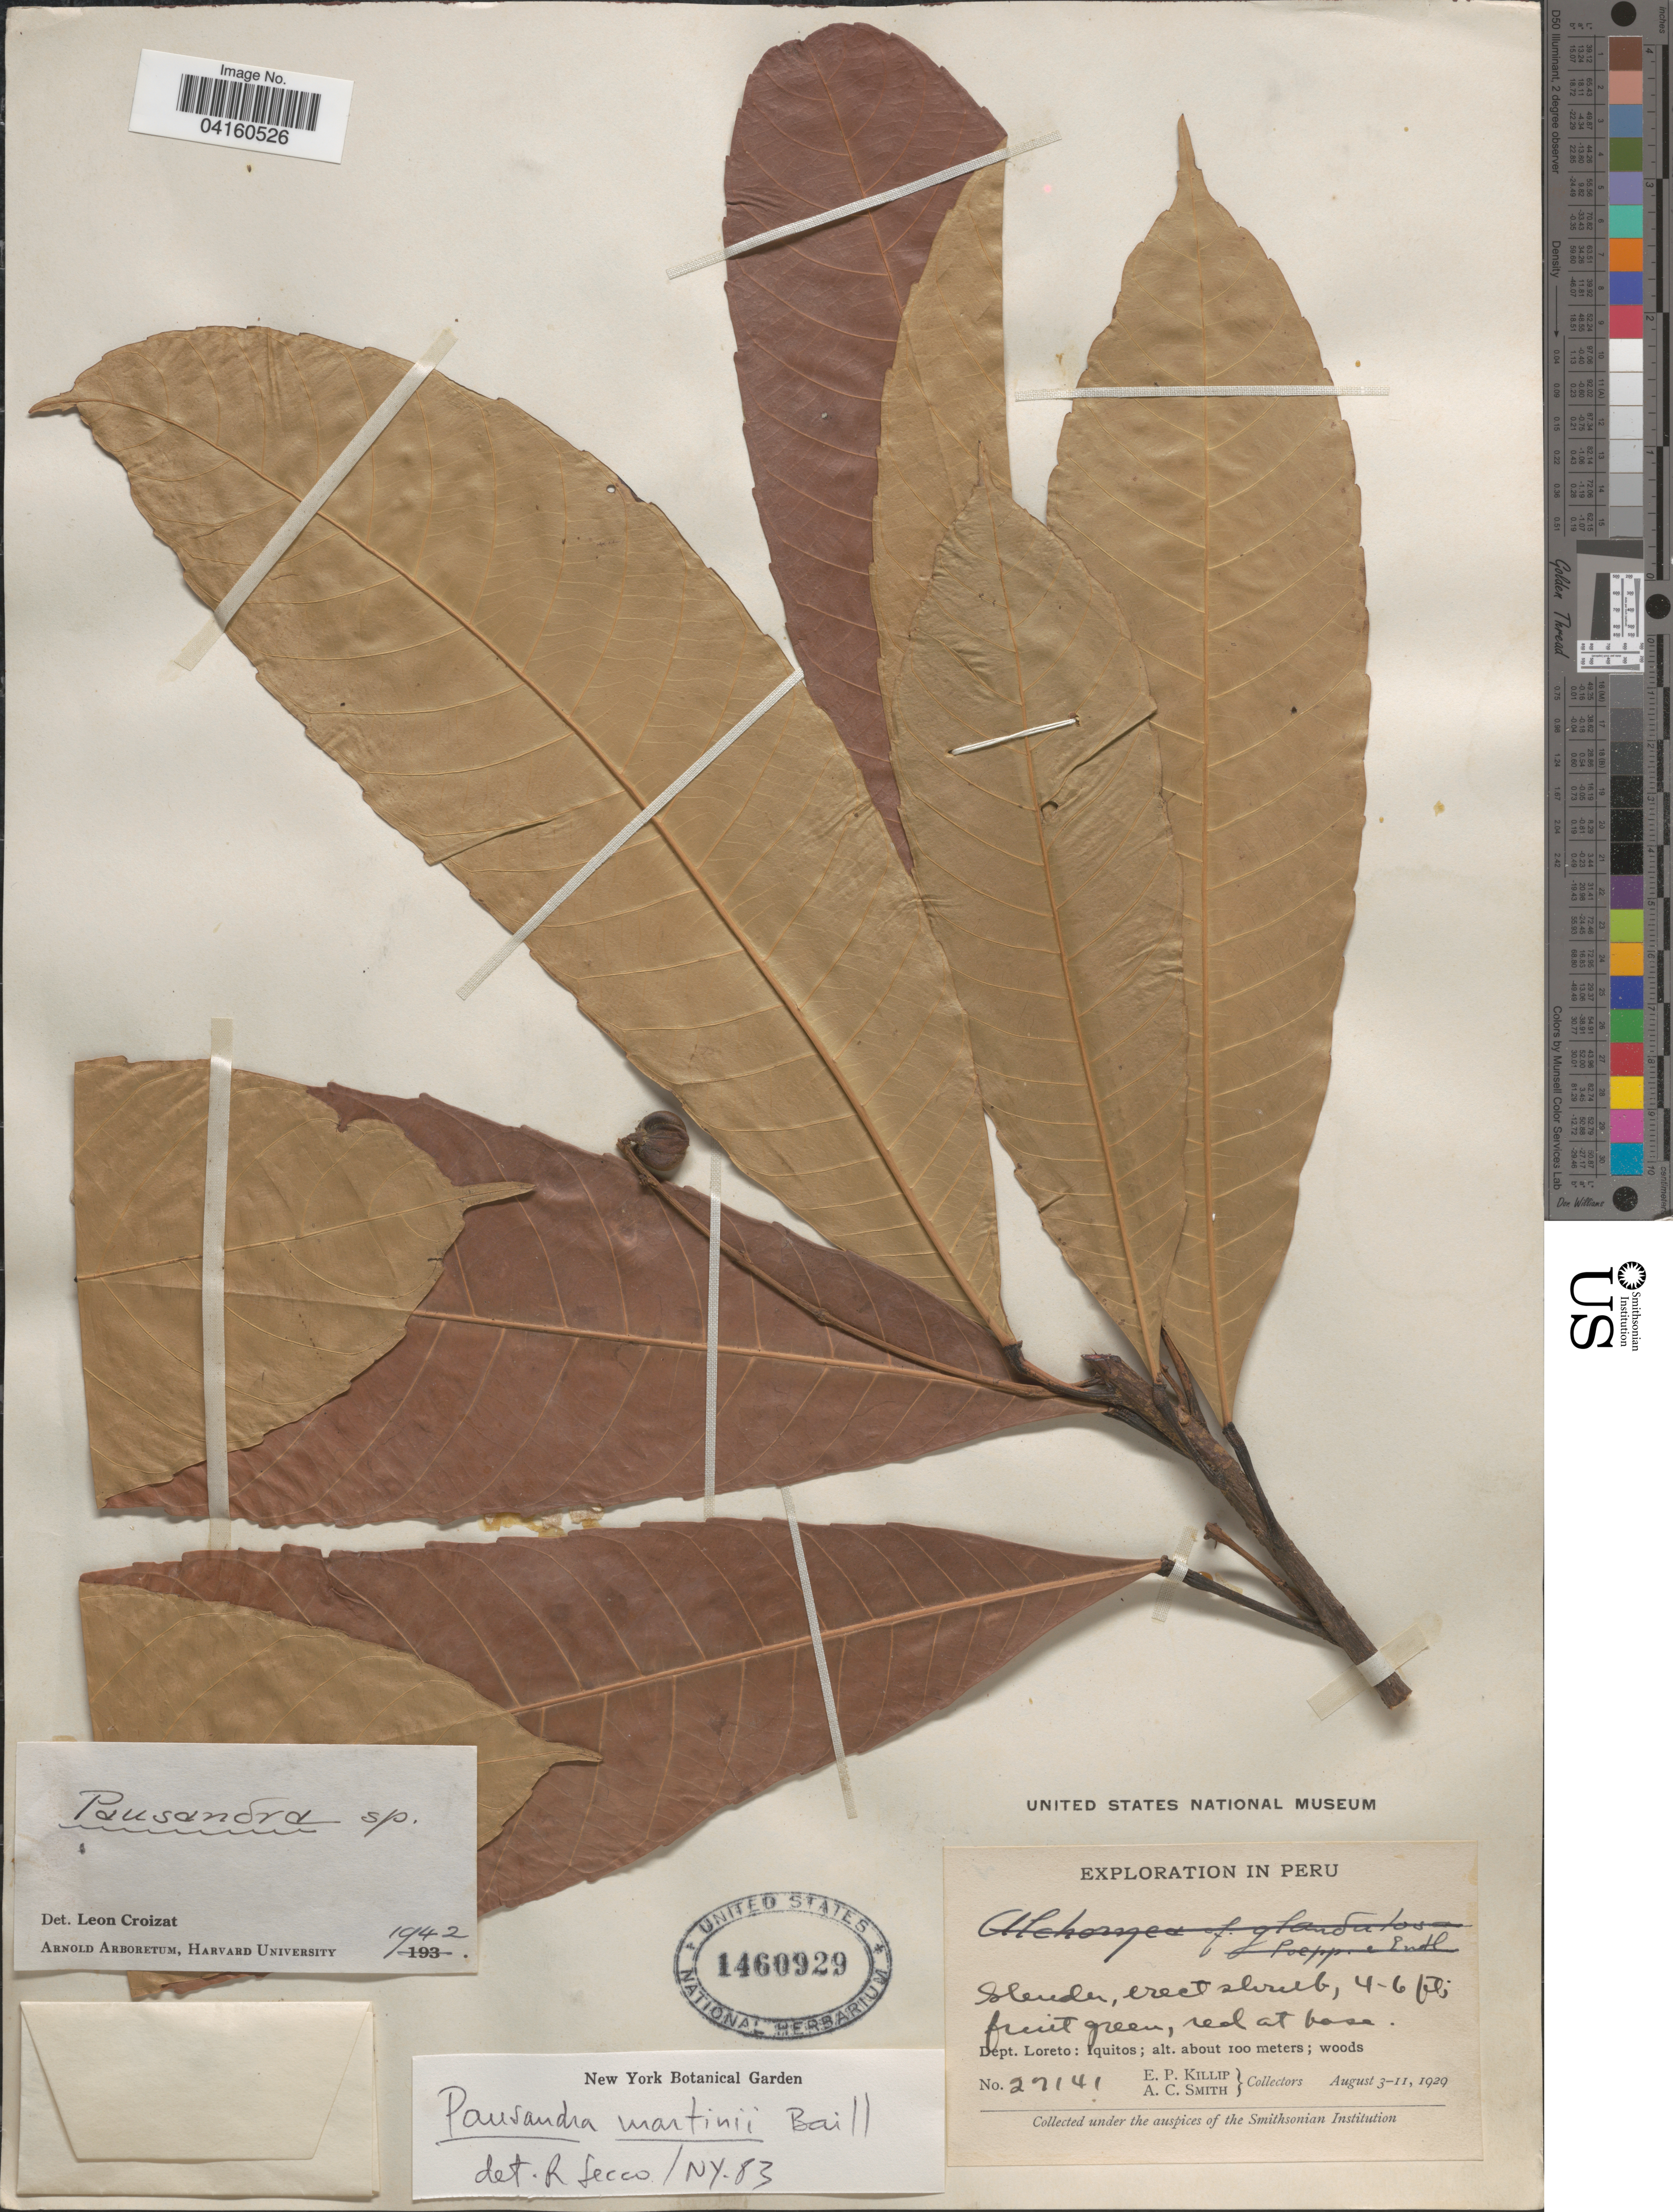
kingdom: Plantae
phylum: Tracheophyta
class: Magnoliopsida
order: Malpighiales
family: Euphorbiaceae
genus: Pausandra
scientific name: Pausandra martinii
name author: Baill.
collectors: E. P. Killip & A. C. Smith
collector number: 27141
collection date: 1929-08-03/1929-08-11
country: Peru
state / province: Loreto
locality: Exploration in Peru. Dept. Loreto: Iquitos.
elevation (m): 100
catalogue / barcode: US 1460929